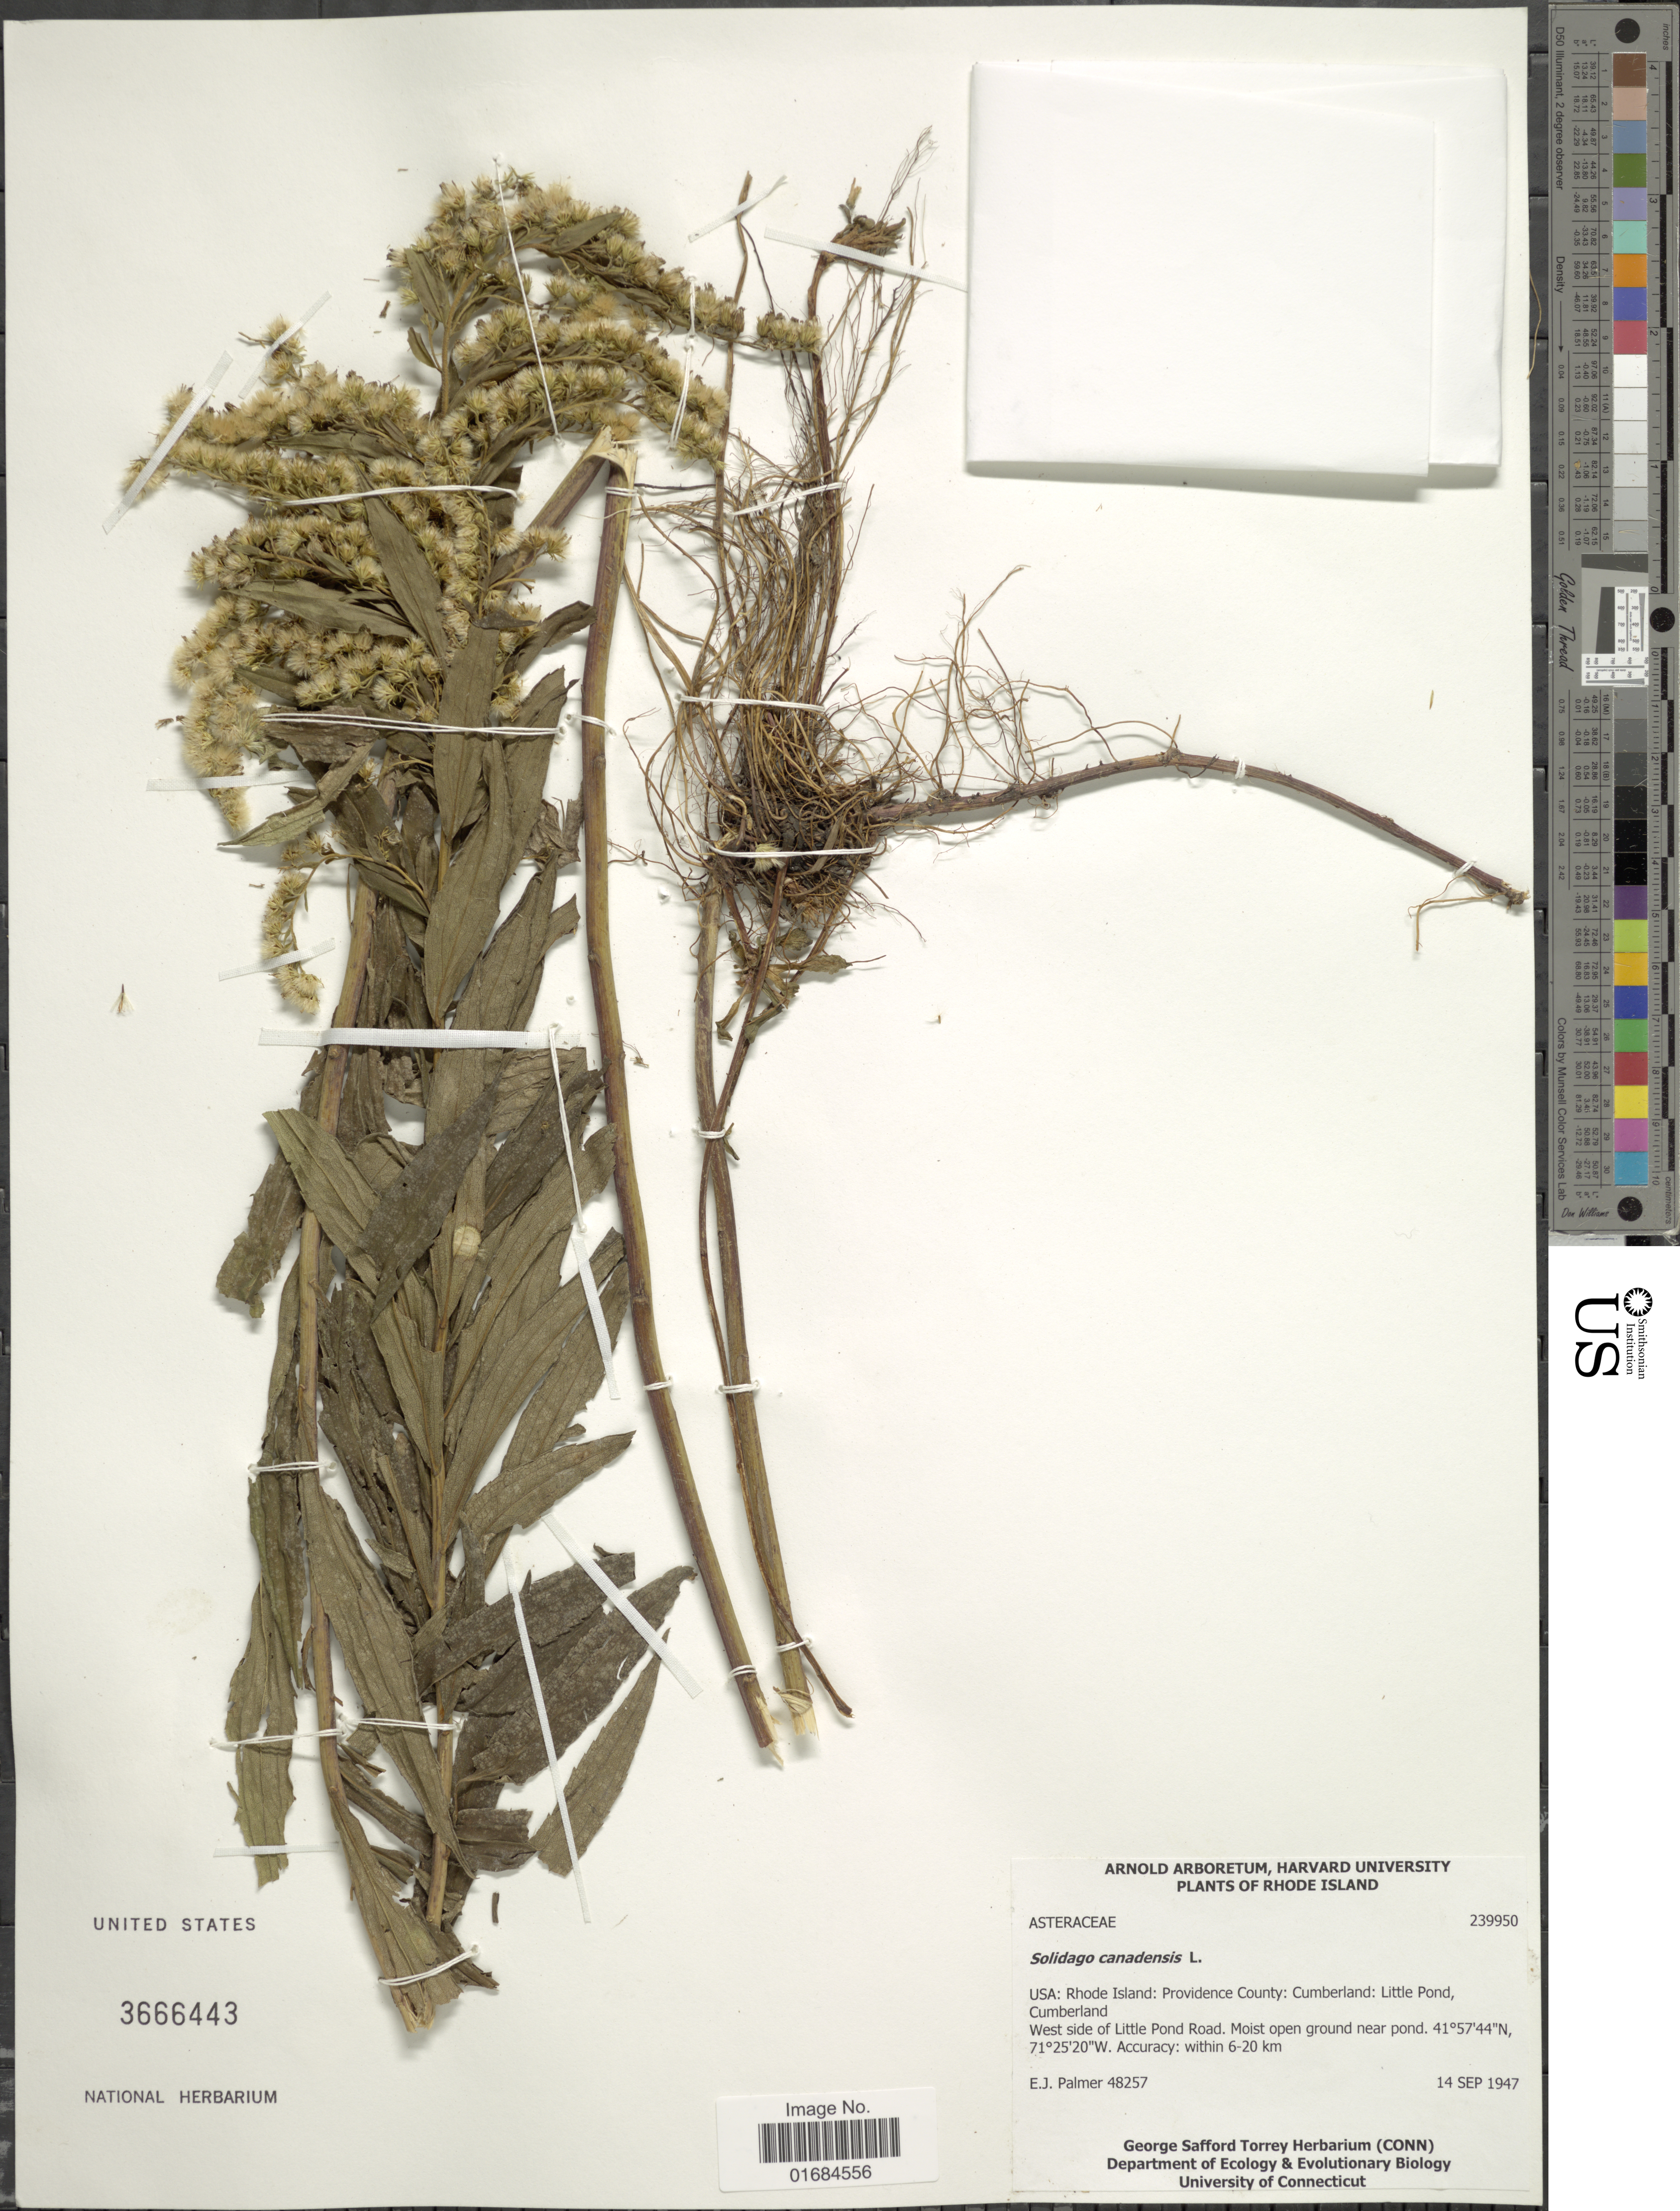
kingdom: Plantae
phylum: Tracheophyta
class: Magnoliopsida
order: Asterales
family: Asteraceae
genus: Solidago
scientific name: Solidago canadensis var. canadensis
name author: L.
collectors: E. J. Palmer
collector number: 48257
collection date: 1947-09-14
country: United States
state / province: Rhode Island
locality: USA: Rhode Island: Providence County: Cumberland: Little Pond, Cumberland. west side of Little Pond Road.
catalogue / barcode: US 3666443